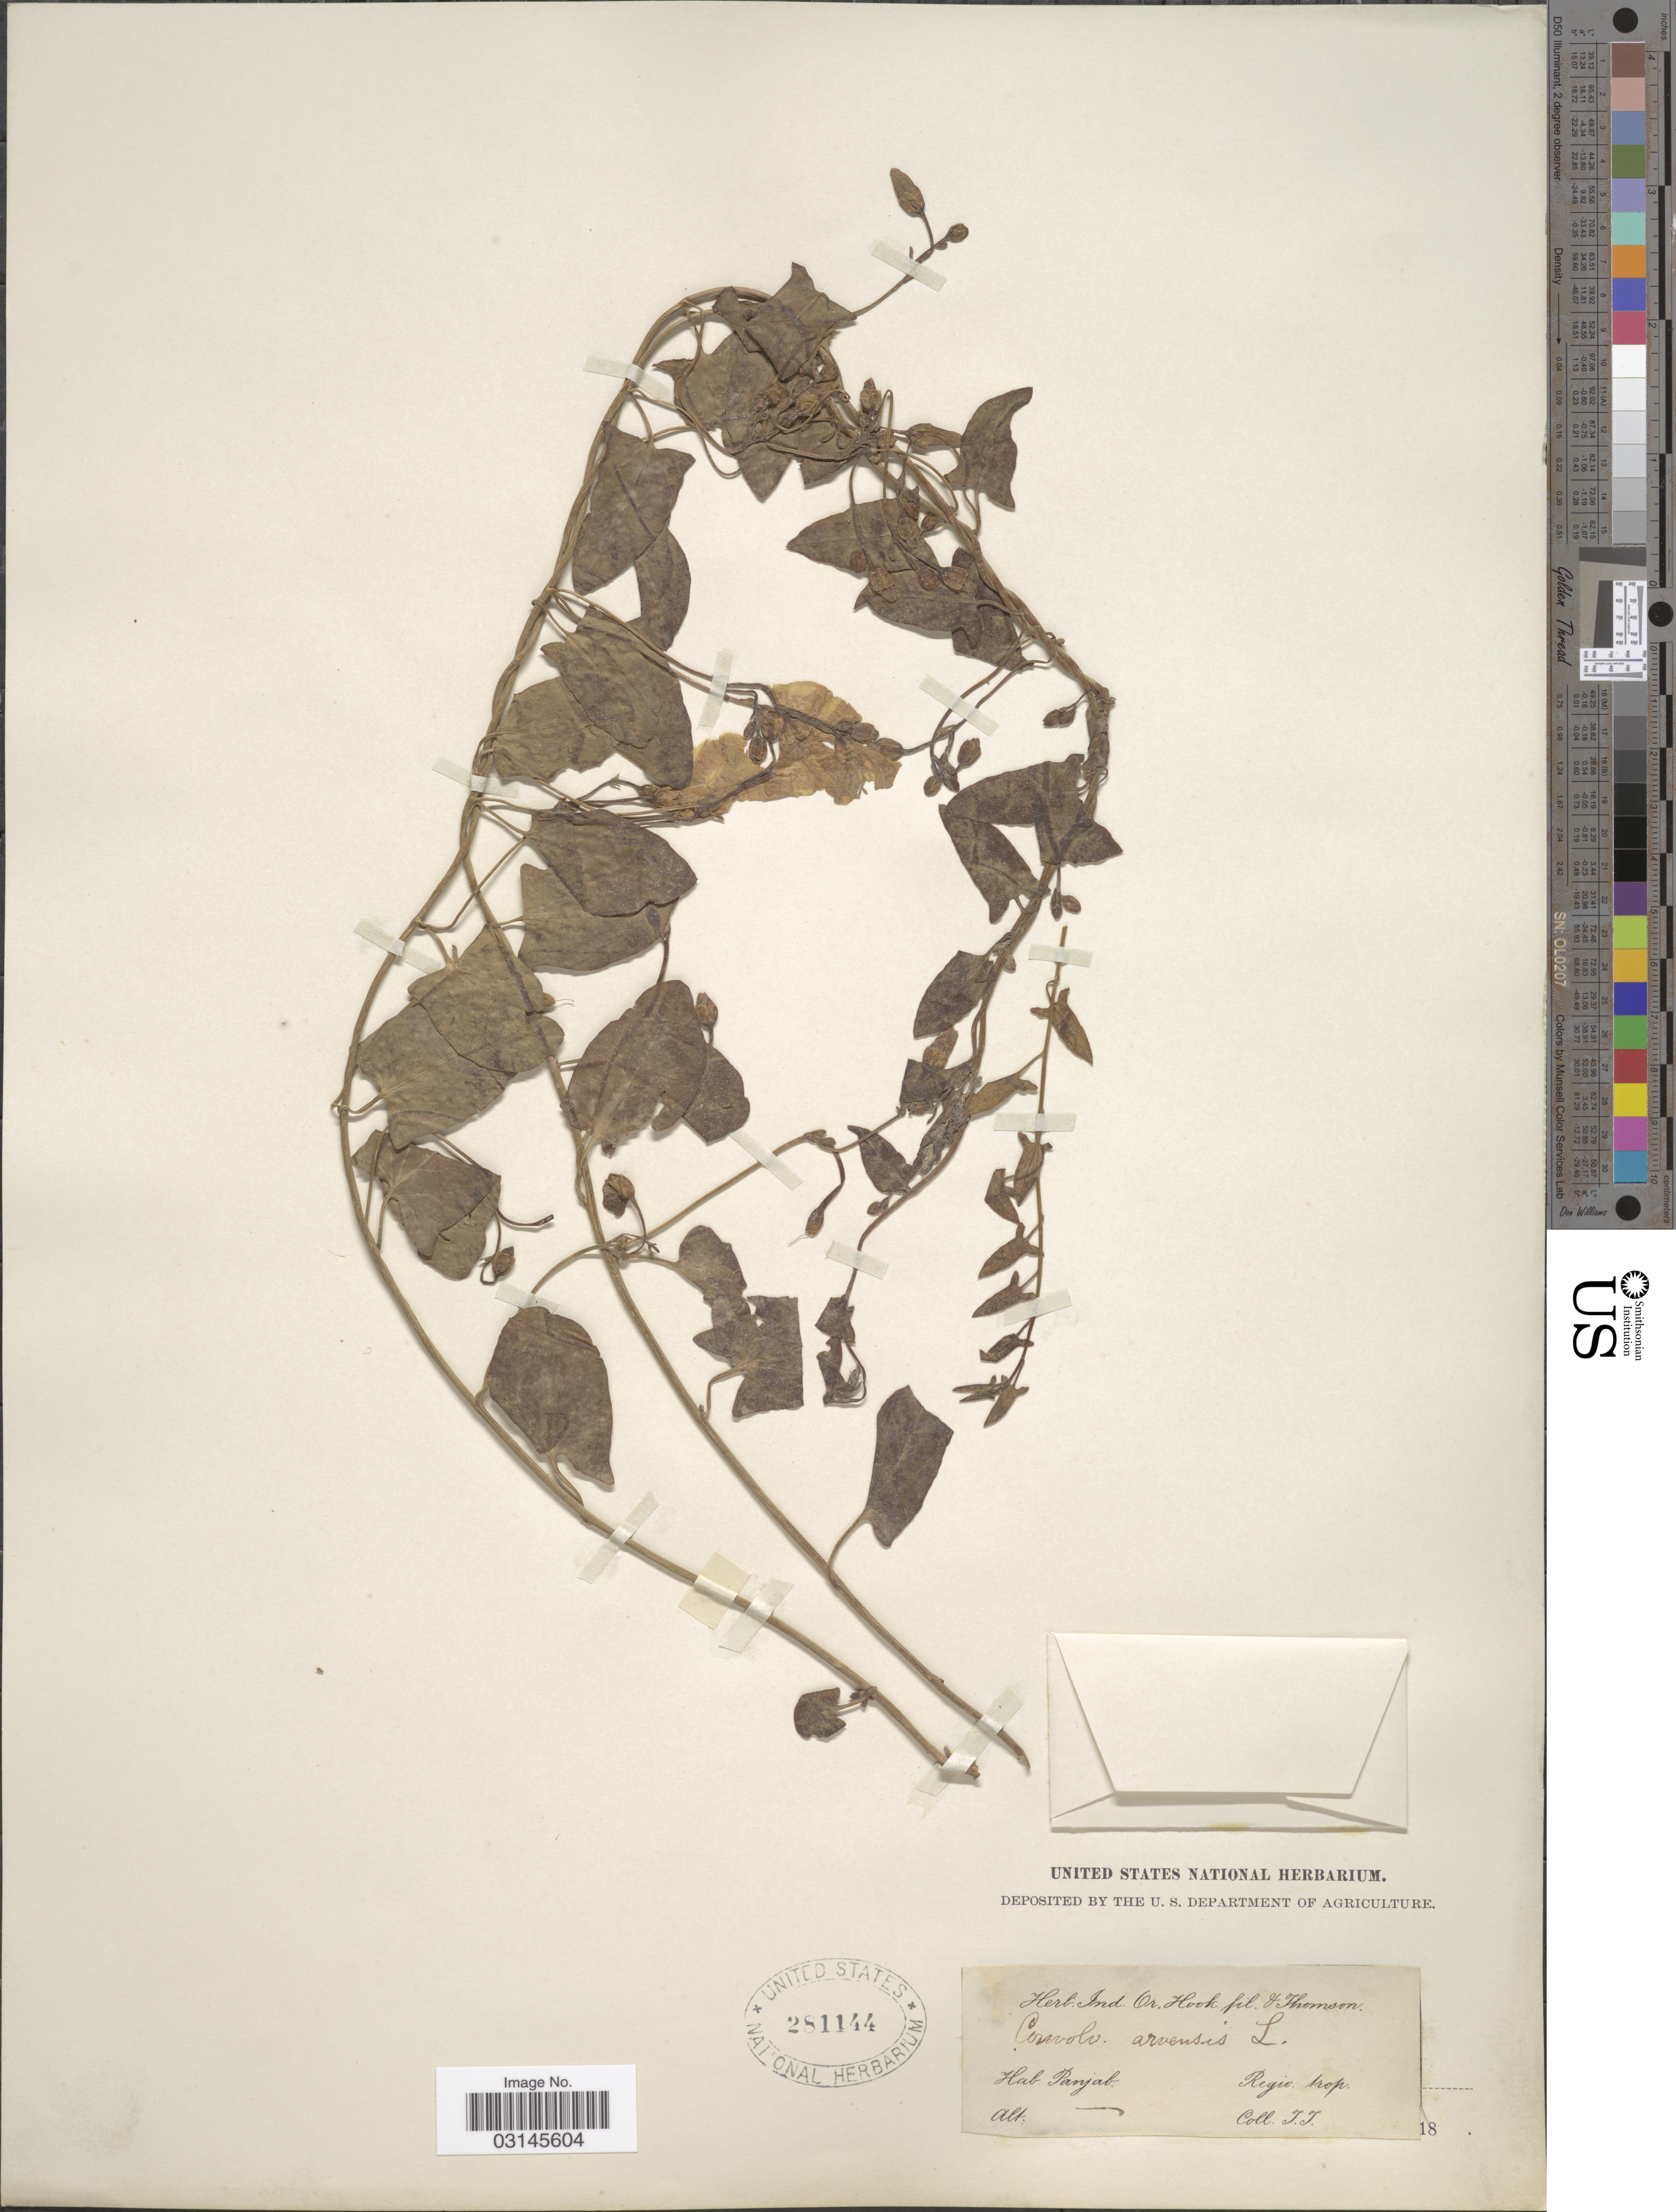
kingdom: Plantae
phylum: Tracheophyta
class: Magnoliopsida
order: Solanales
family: Convolvulaceae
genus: Convolvulus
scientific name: Convolvulus arvensis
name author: L.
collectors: T. Thomson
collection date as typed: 18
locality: Panjab.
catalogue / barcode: US 281144